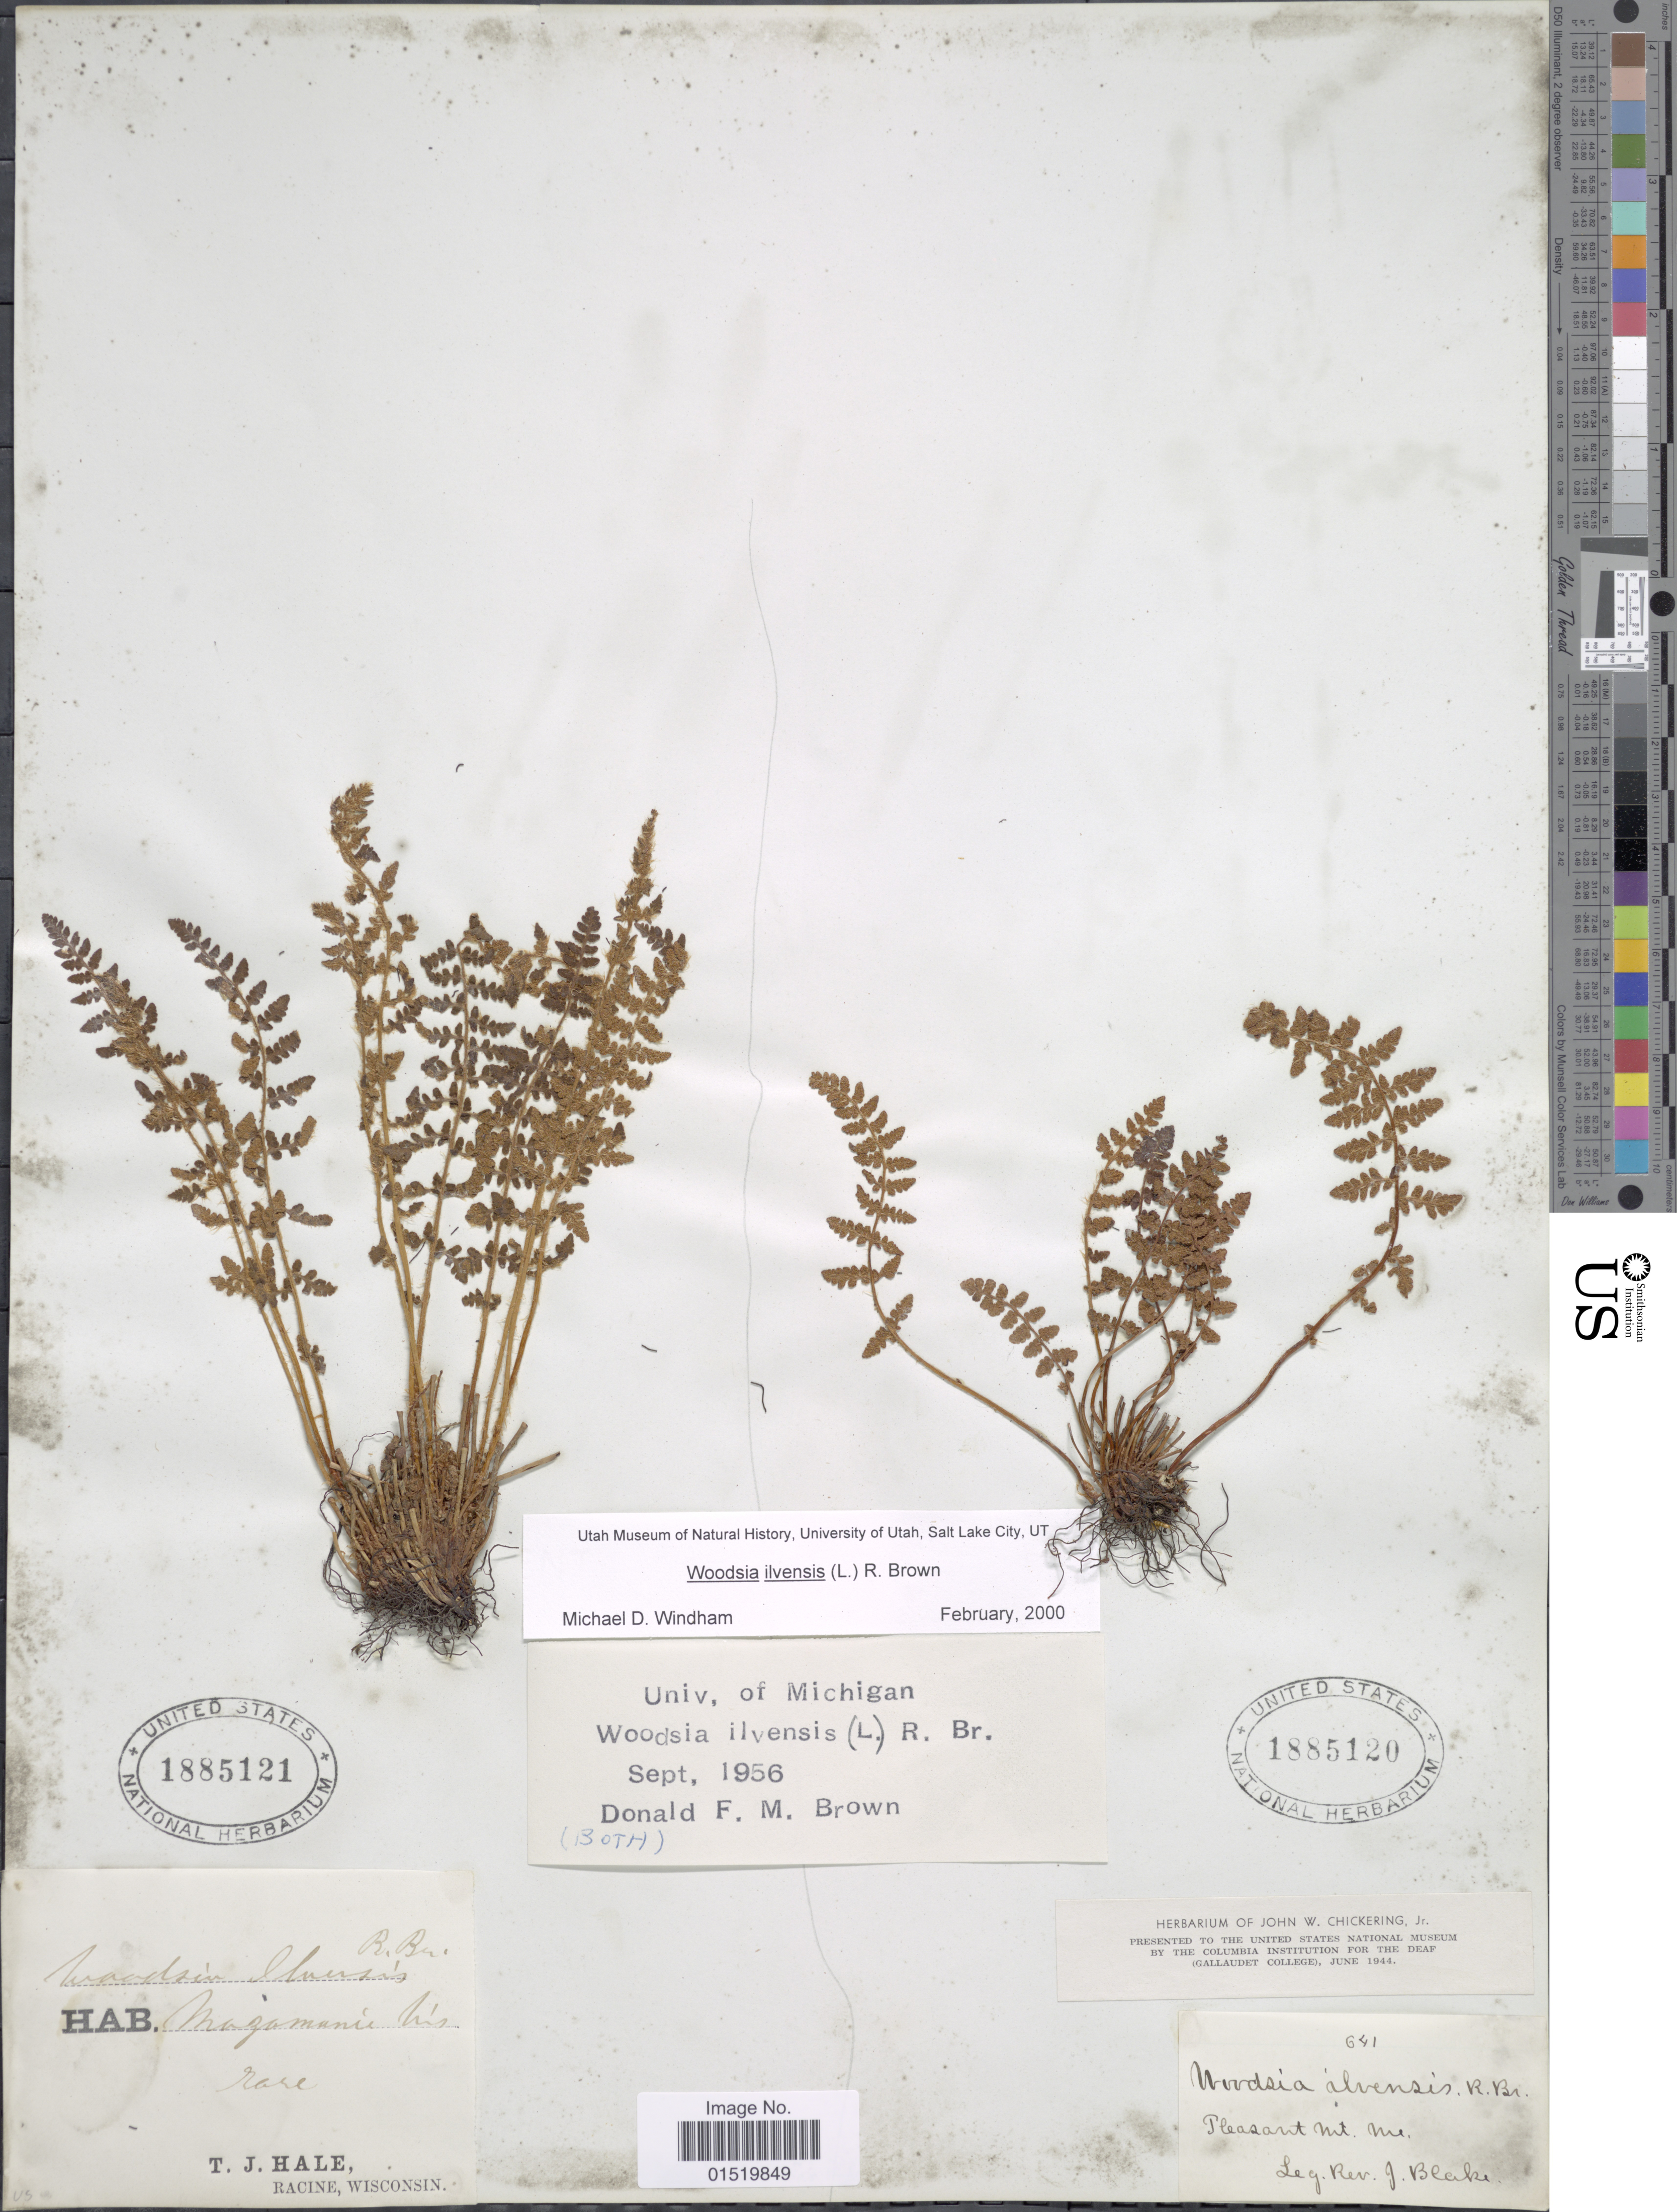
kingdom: Plantae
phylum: Tracheophyta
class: Polypodiopsida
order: Polypodiales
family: Woodsiaceae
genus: Woodsia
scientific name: Woodsia ilvensis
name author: (L.) R. Br.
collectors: J. Blake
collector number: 641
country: United States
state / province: Michigan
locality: Pleasant Mt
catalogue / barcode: US 1885120-2